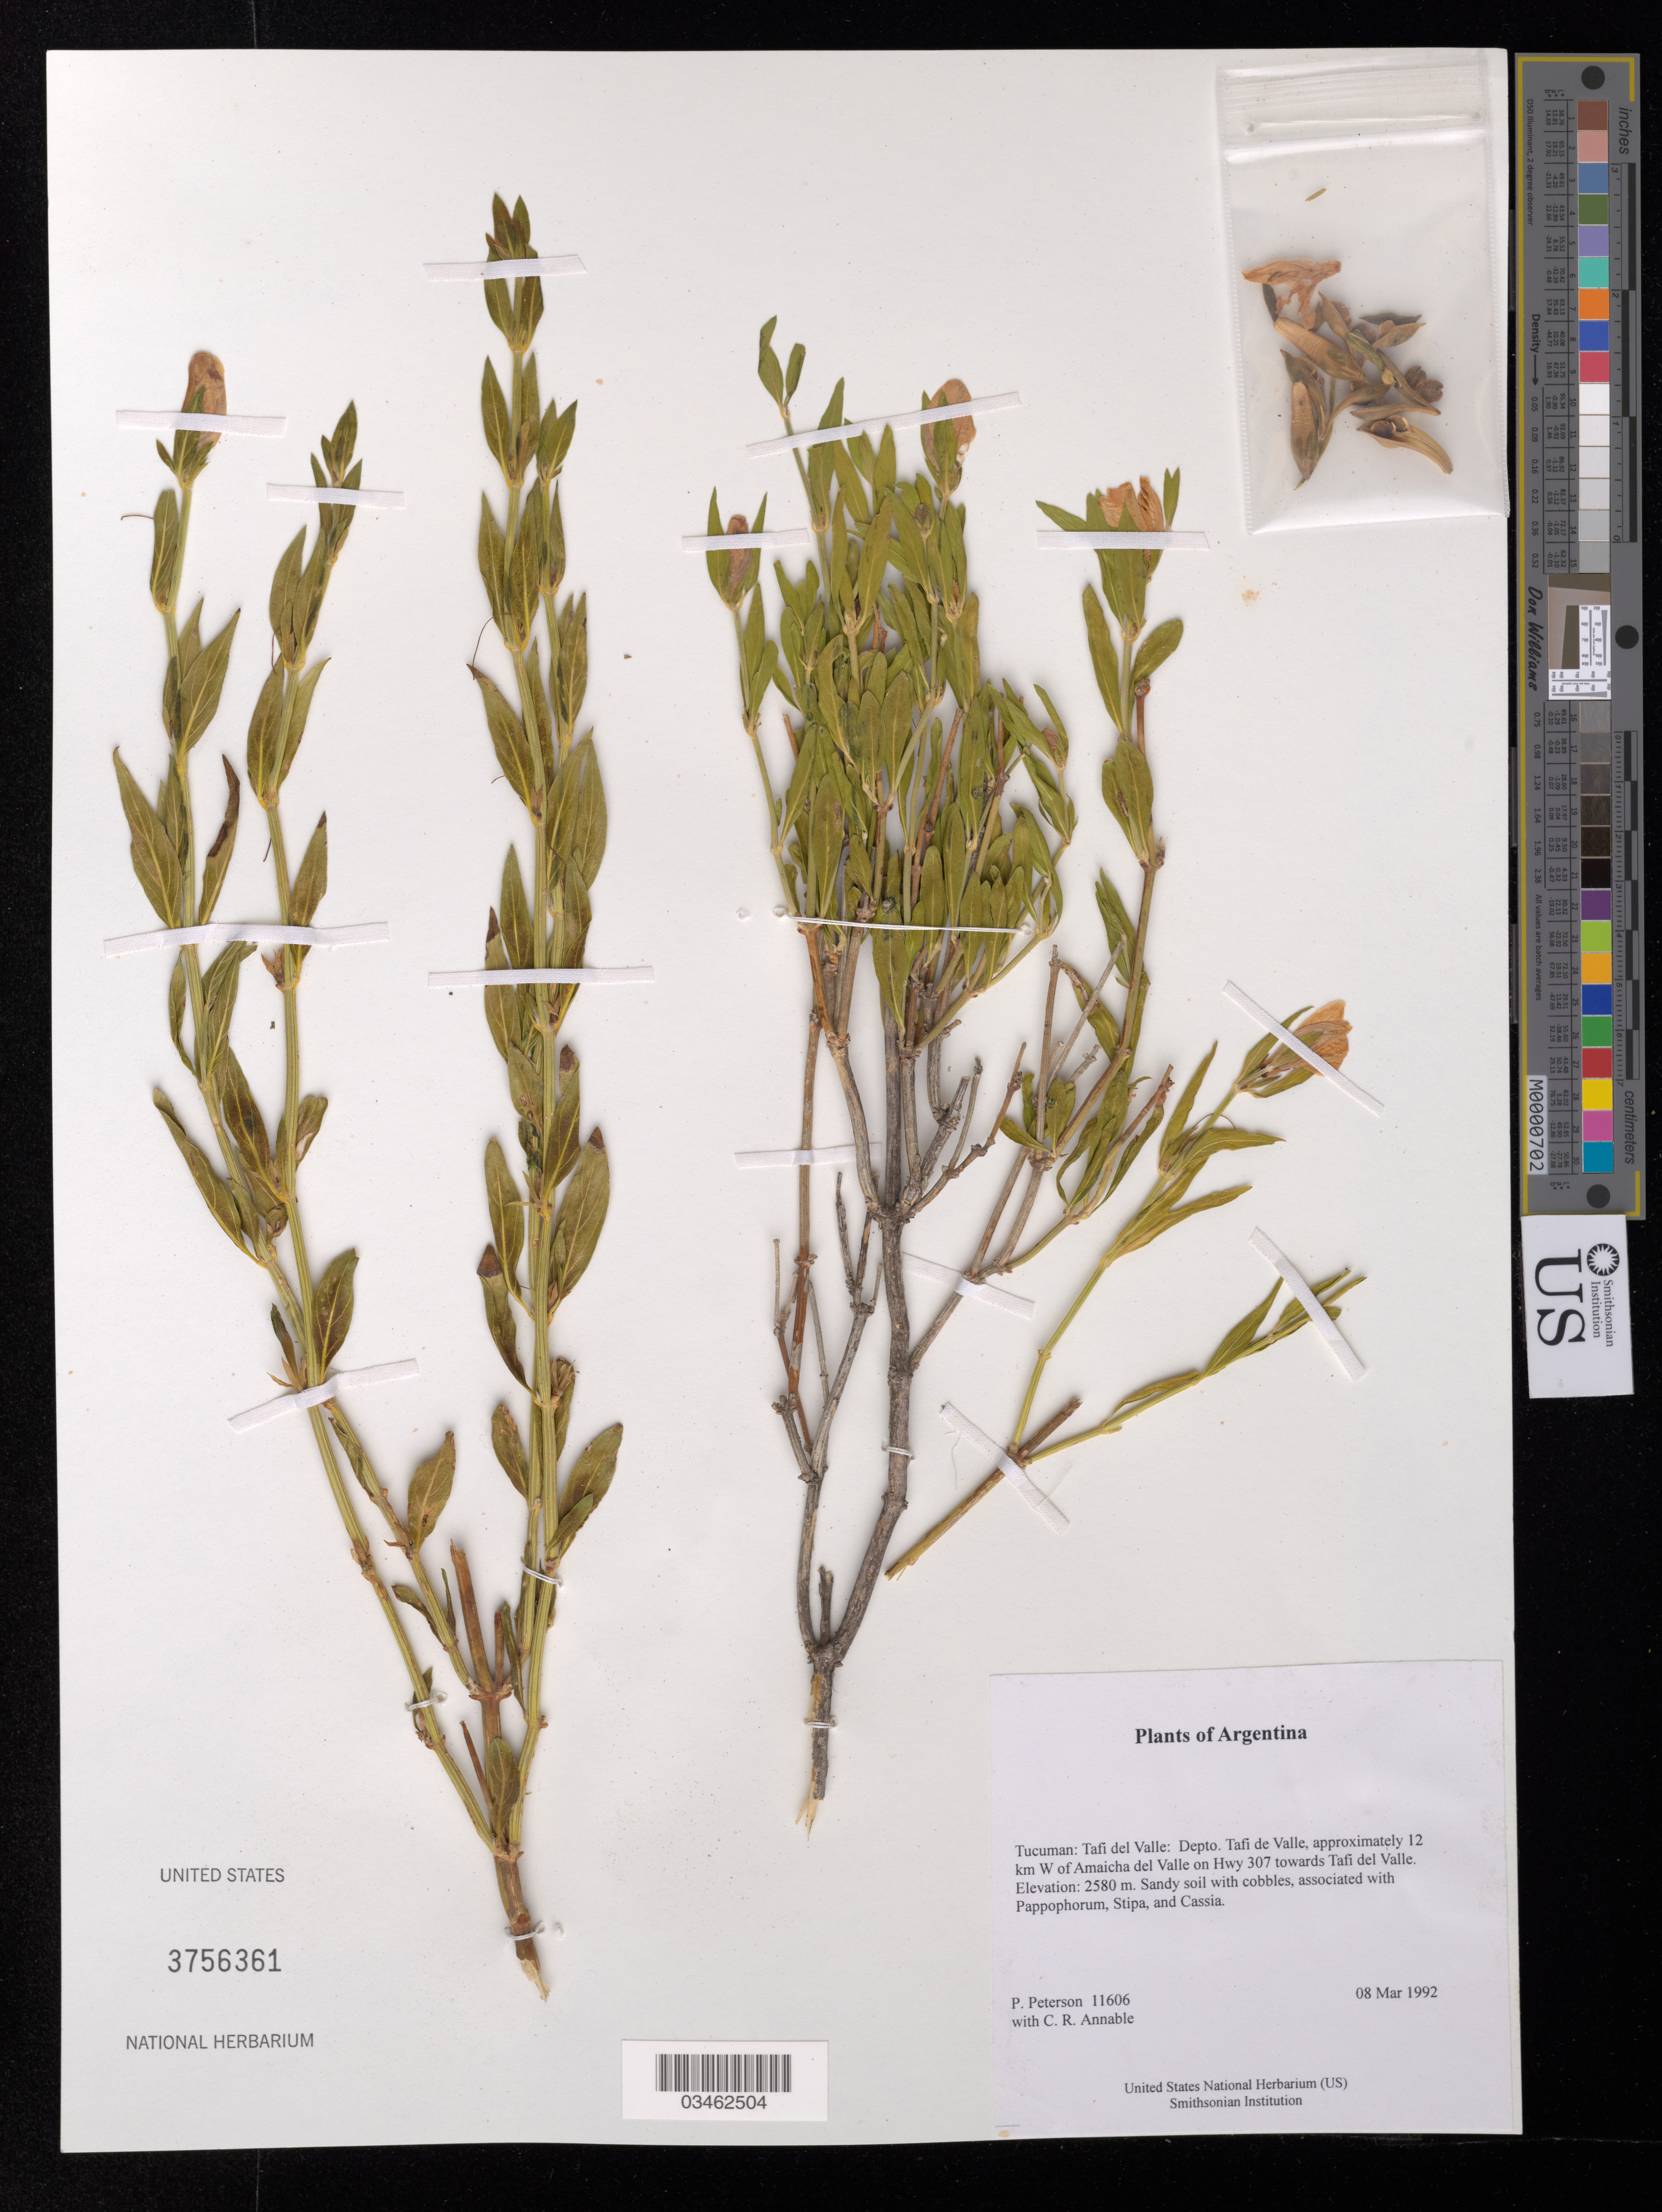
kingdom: Plantae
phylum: Tracheophyta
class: Magnoliopsida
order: Lamiales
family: Acanthaceae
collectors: P. M. Peterson & C. R. Annable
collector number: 11606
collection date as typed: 08 Mar 1992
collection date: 1992-03-08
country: Argentina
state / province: Tucuman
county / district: Tafi del Valle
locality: Depto. Tafi de Valle, approximately 12 km W of Amaicha del Valle on Hwy 307 towards Tafi del Valle.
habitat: Sandy soil with cobbles, associated with Pappophorum, Stipa, and Cassia.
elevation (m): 2580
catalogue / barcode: US 3756361